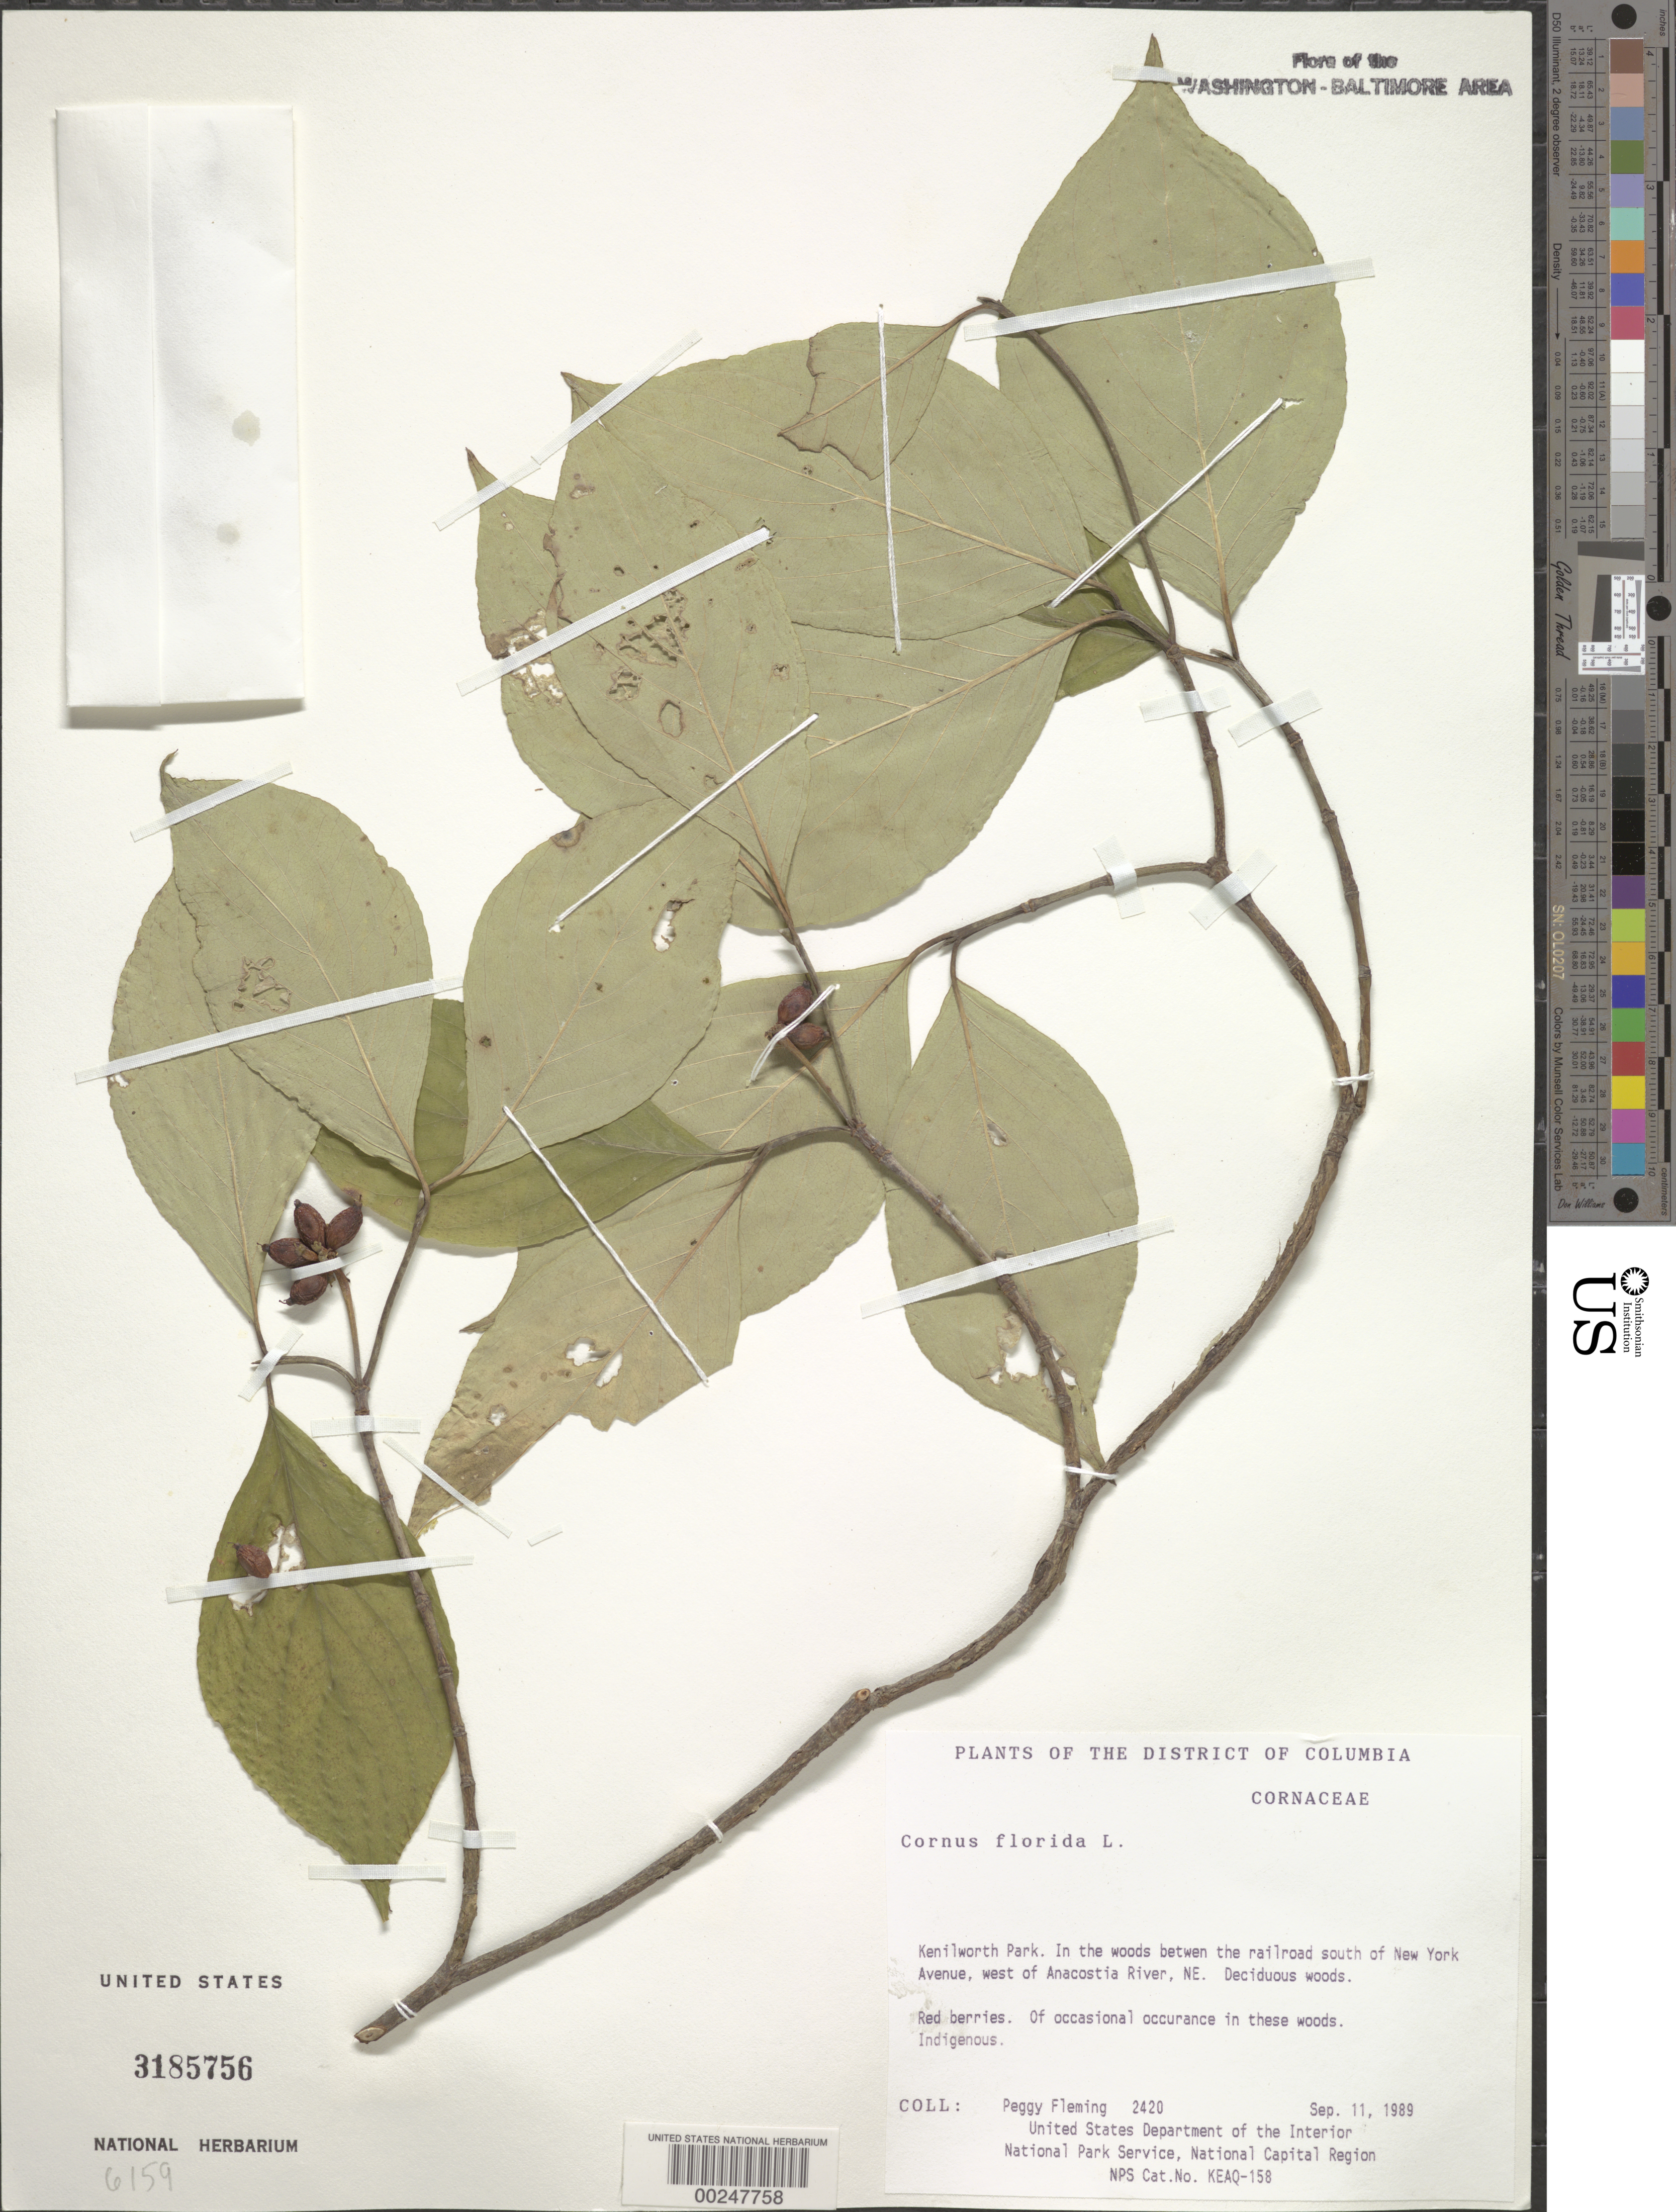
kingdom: Plantae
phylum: Tracheophyta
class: Magnoliopsida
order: Cornales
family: Cornaceae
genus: Cornus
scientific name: Cornus florida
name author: L.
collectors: P. Fleming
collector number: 2420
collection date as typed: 11 Sep 1989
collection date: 1989-09-11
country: United States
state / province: District of Columbia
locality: Kenilworth Park, between the railroad s of New York Ave. and W of Anacostia River, NE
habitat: Deciduous woods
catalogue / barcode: US 3185756